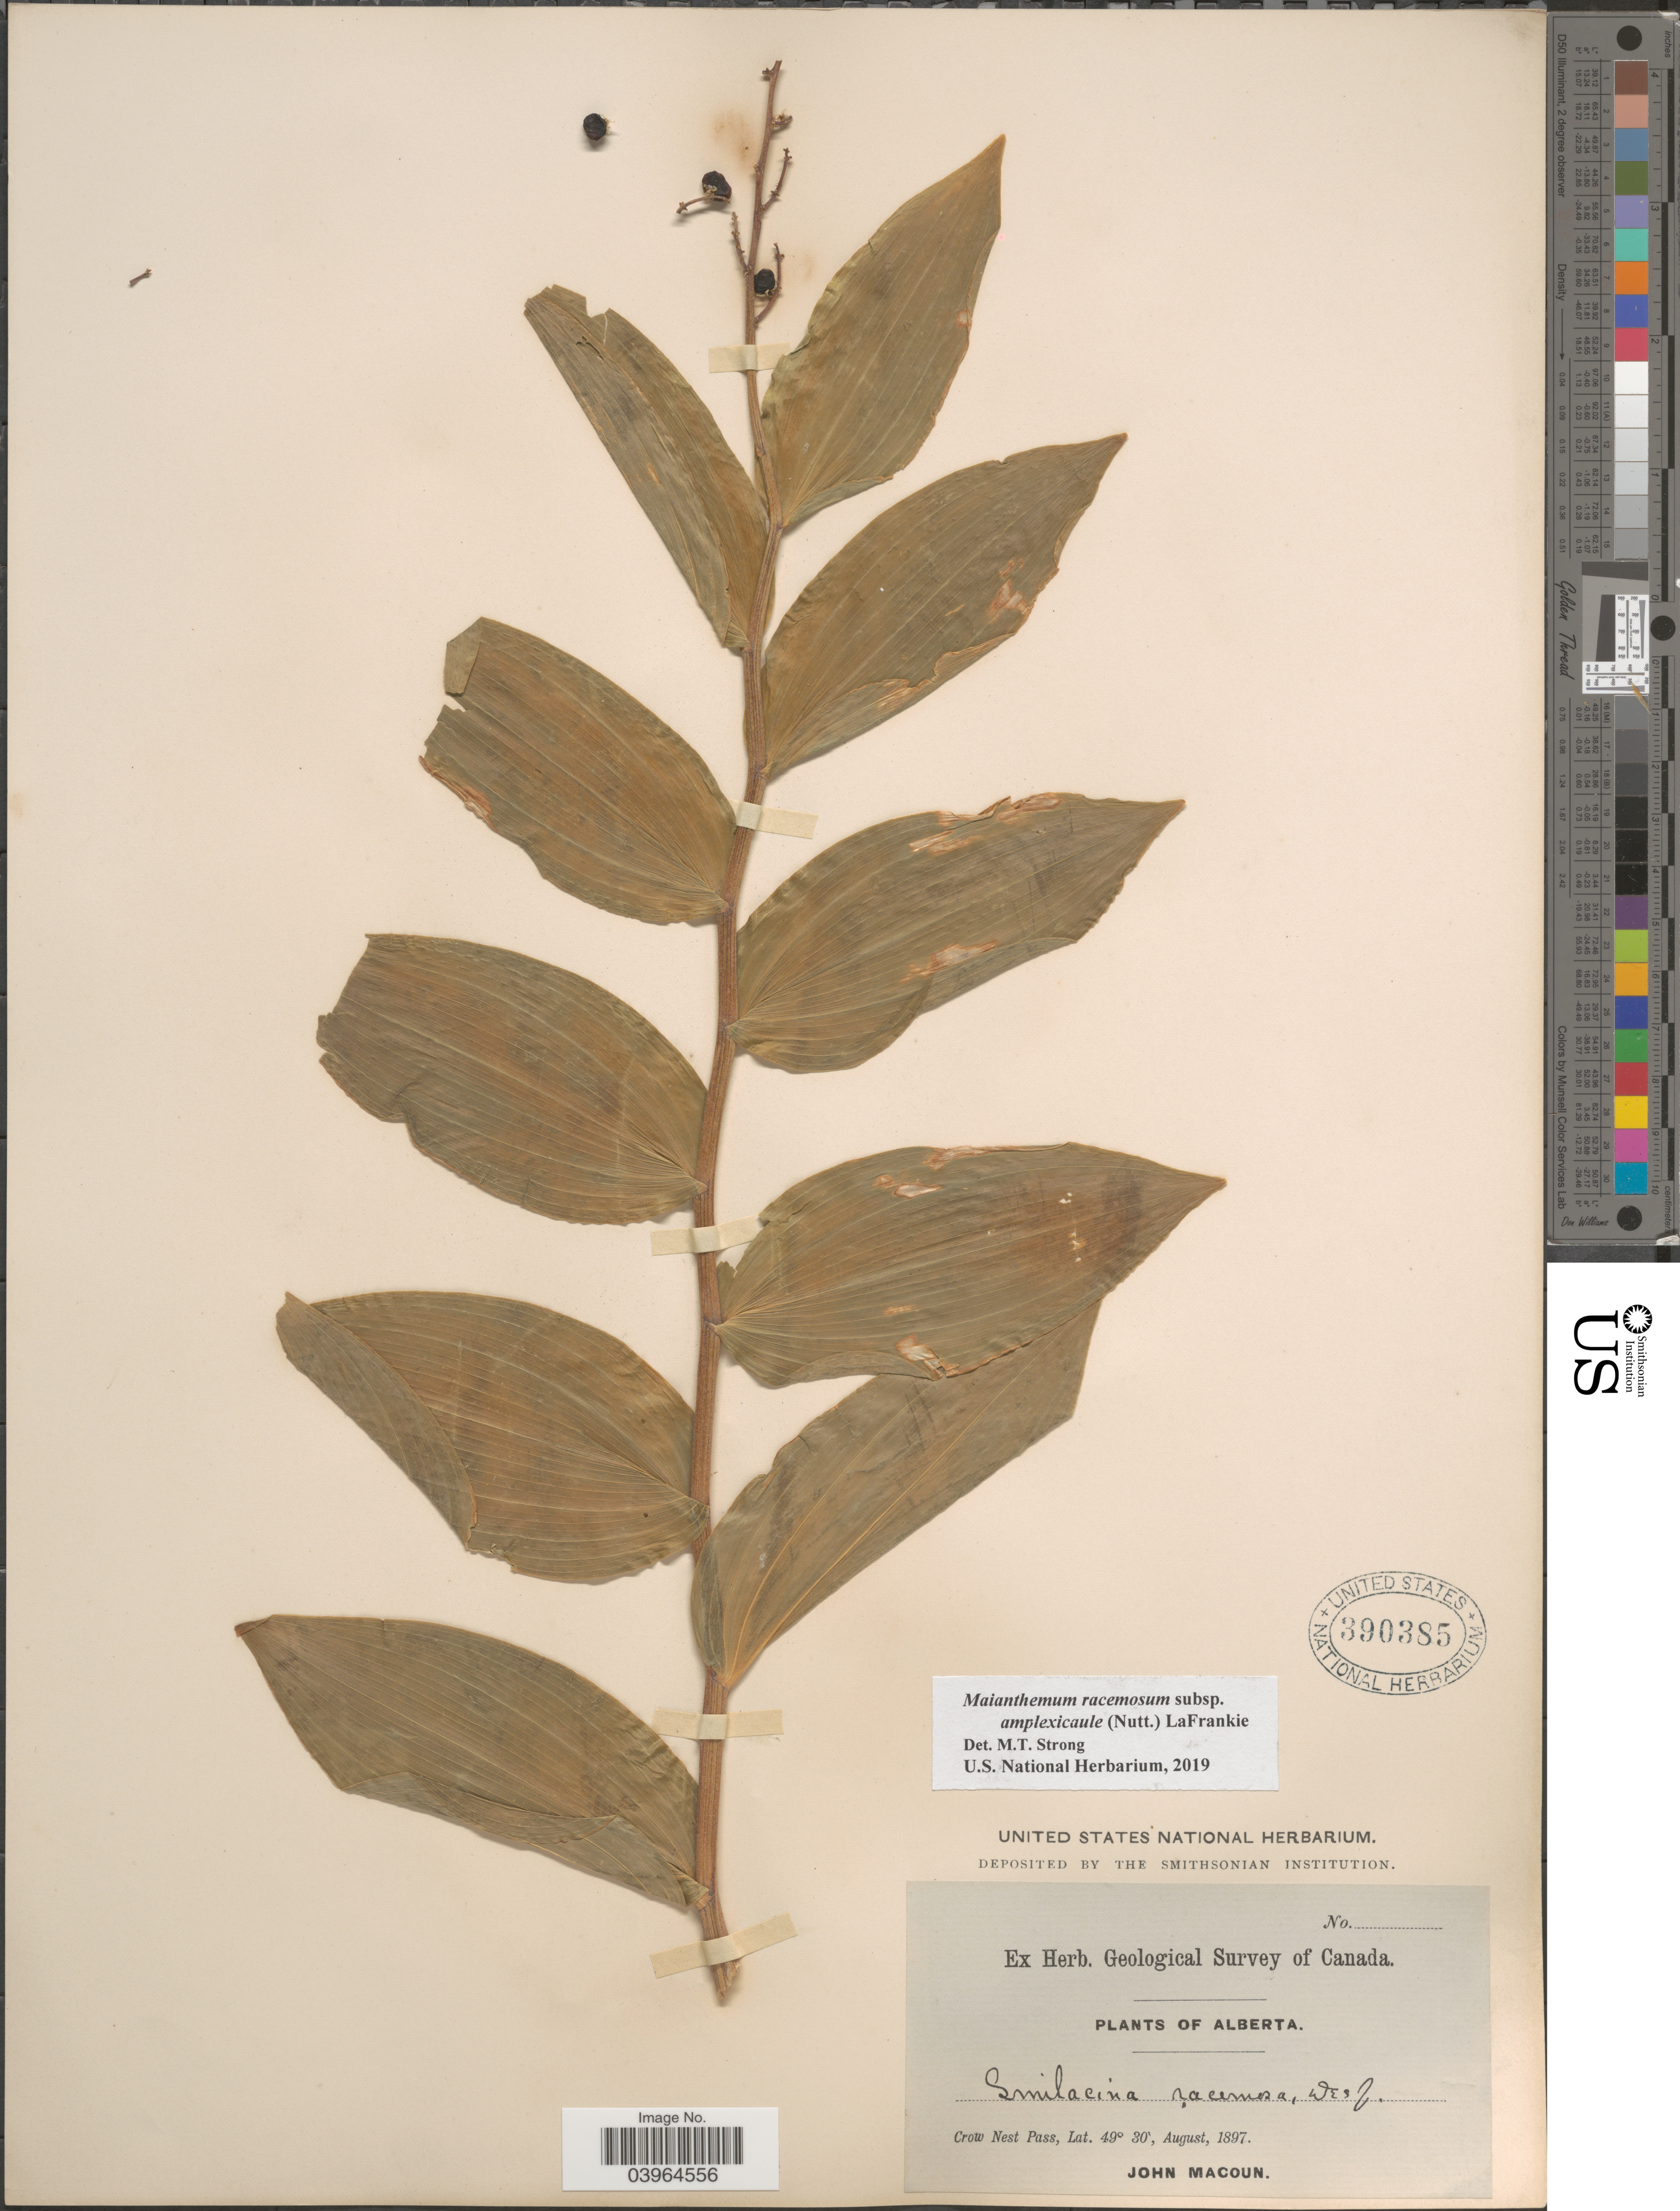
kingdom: Plantae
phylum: Tracheophyta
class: Liliopsida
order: Asparagales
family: Asparagaceae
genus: Maianthemum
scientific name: Maianthemum racemosum subsp. amplexicaule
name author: (Nutt.) LaFrankie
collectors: J. Macoun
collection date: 1897-08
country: Canada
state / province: Alberta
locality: Crow Nest Pass.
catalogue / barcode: US 390385